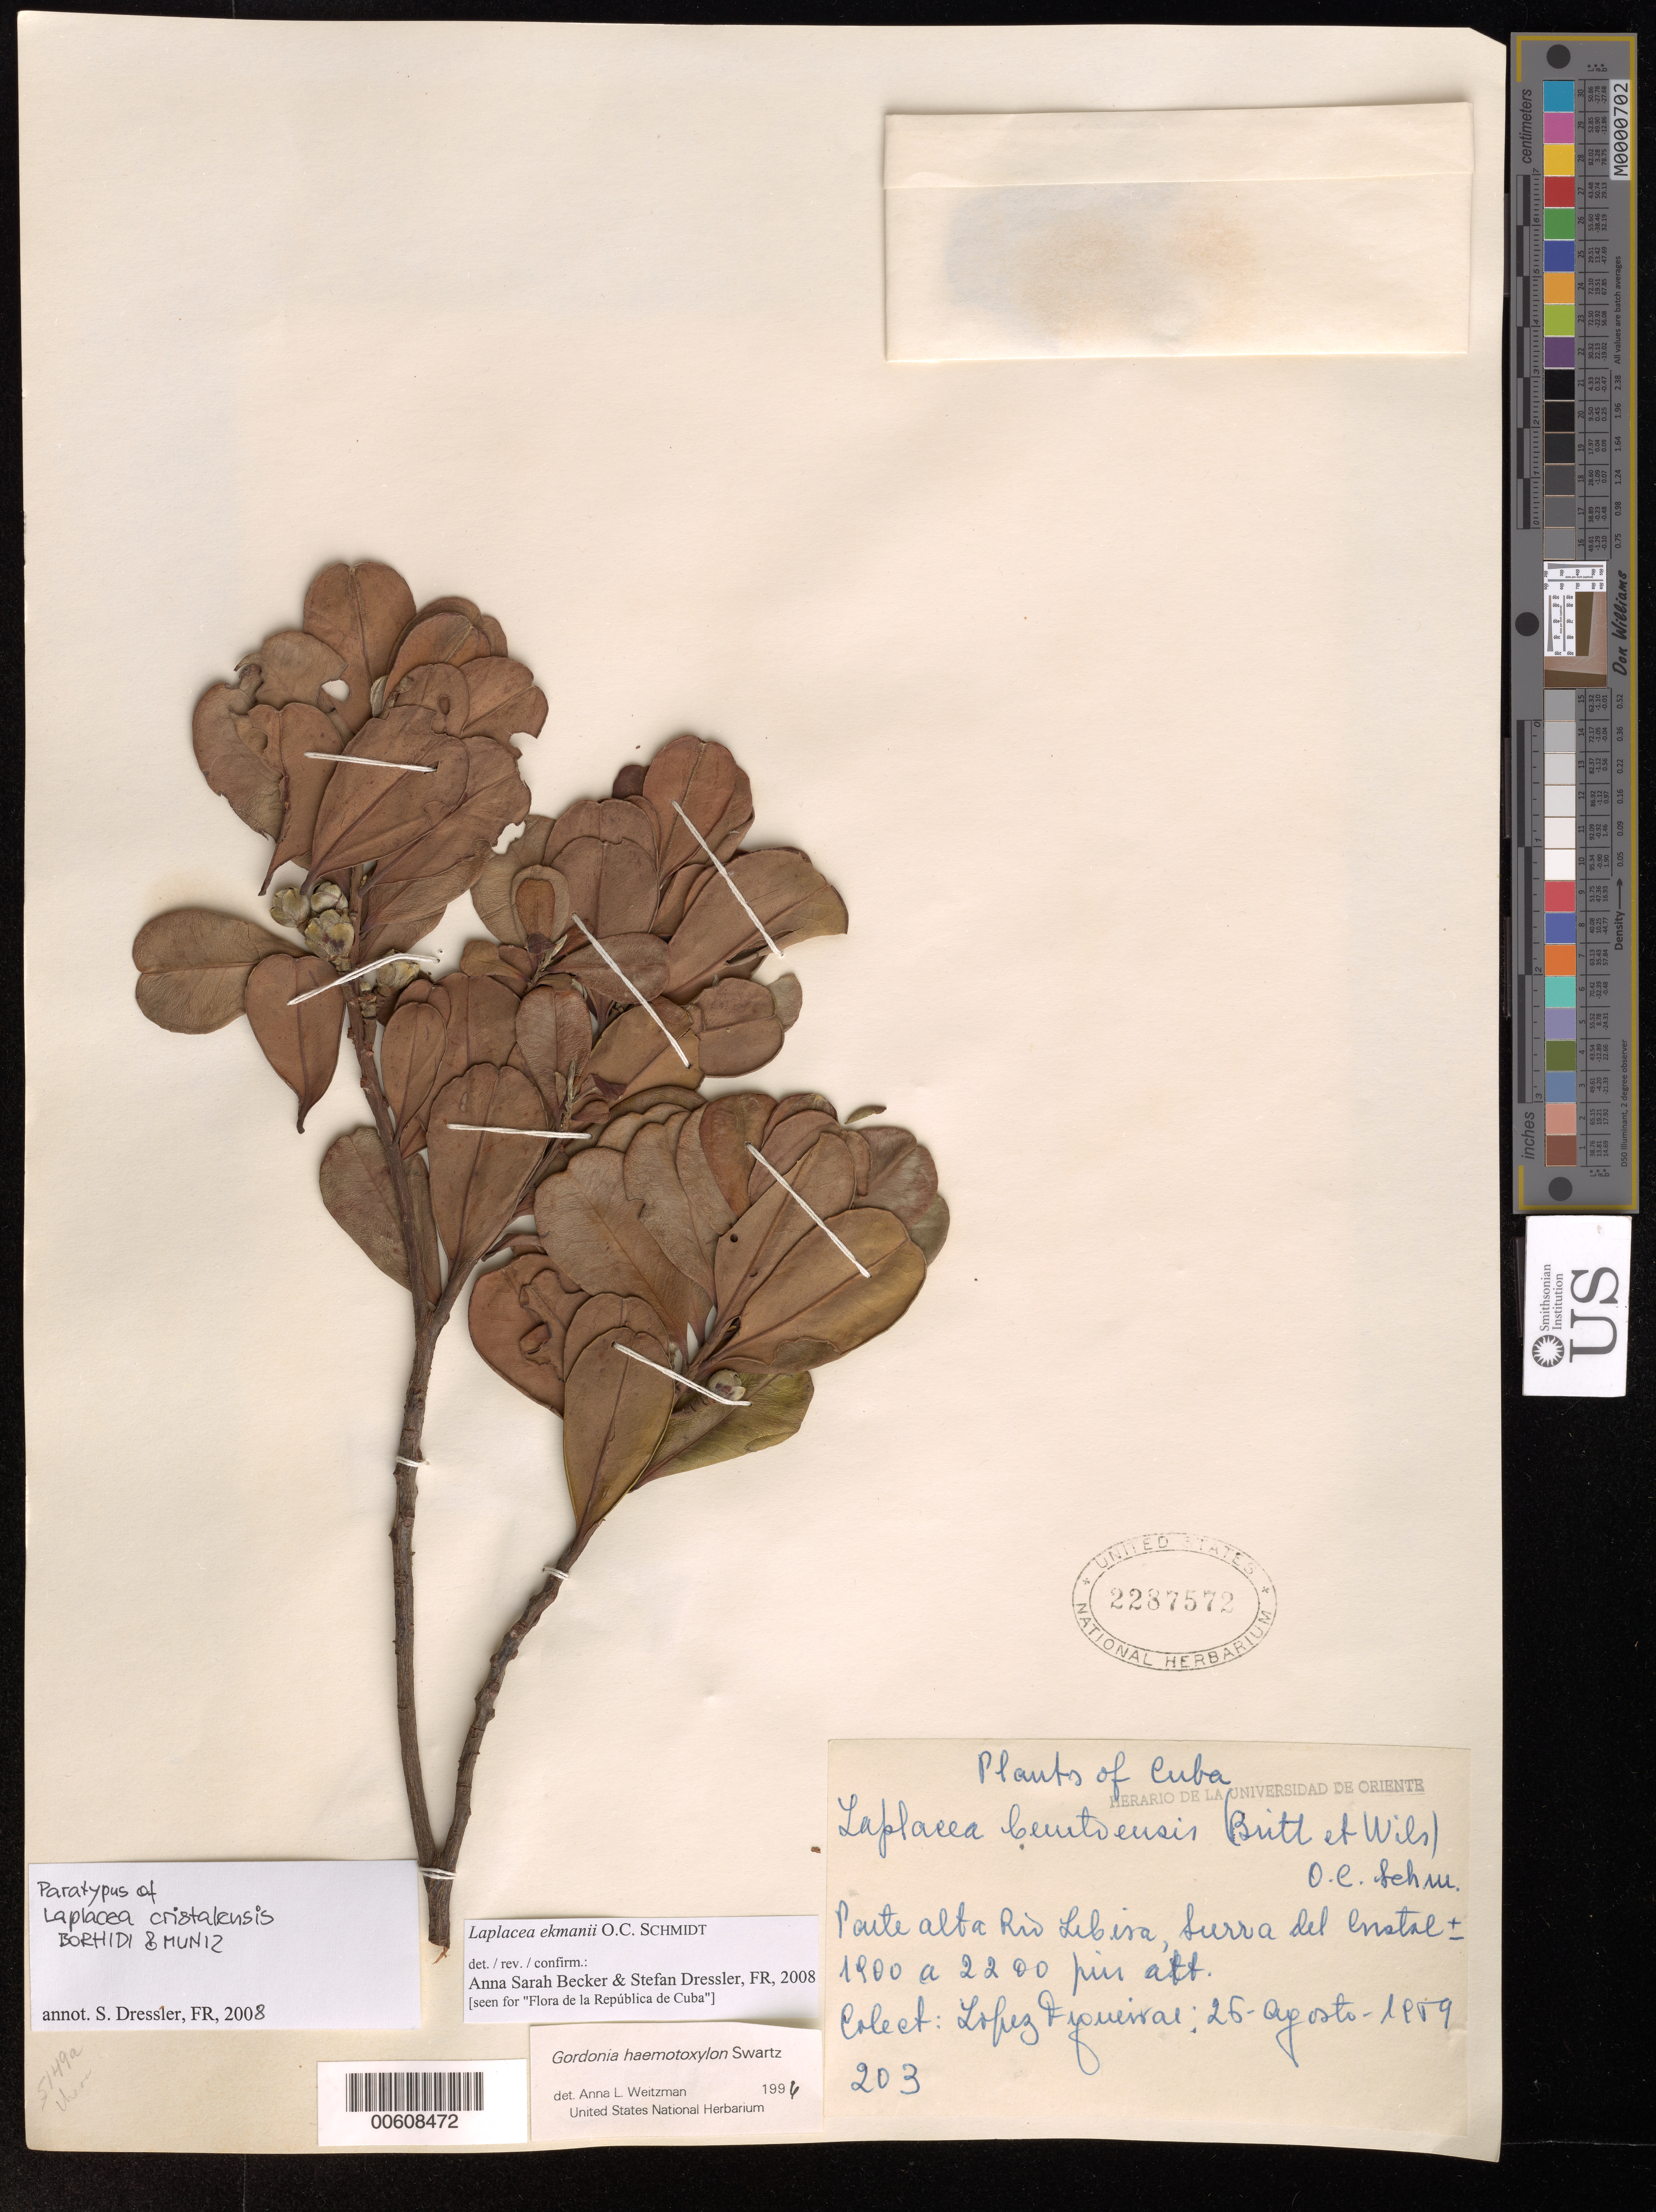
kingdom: Plantae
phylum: Tracheophyta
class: Magnoliopsida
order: Ericales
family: Theaceae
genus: Laplacea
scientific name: Laplacea ekmanii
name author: O.C. Schmidt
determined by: Becker, Anna S.; Dressler, S.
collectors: M. López Figueiras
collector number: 203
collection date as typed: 26 Aug 1959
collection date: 1959-08-26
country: Cuba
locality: Ponte alta Rio Lebira, Sierra del Cristal.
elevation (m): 1900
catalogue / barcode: US 2287572